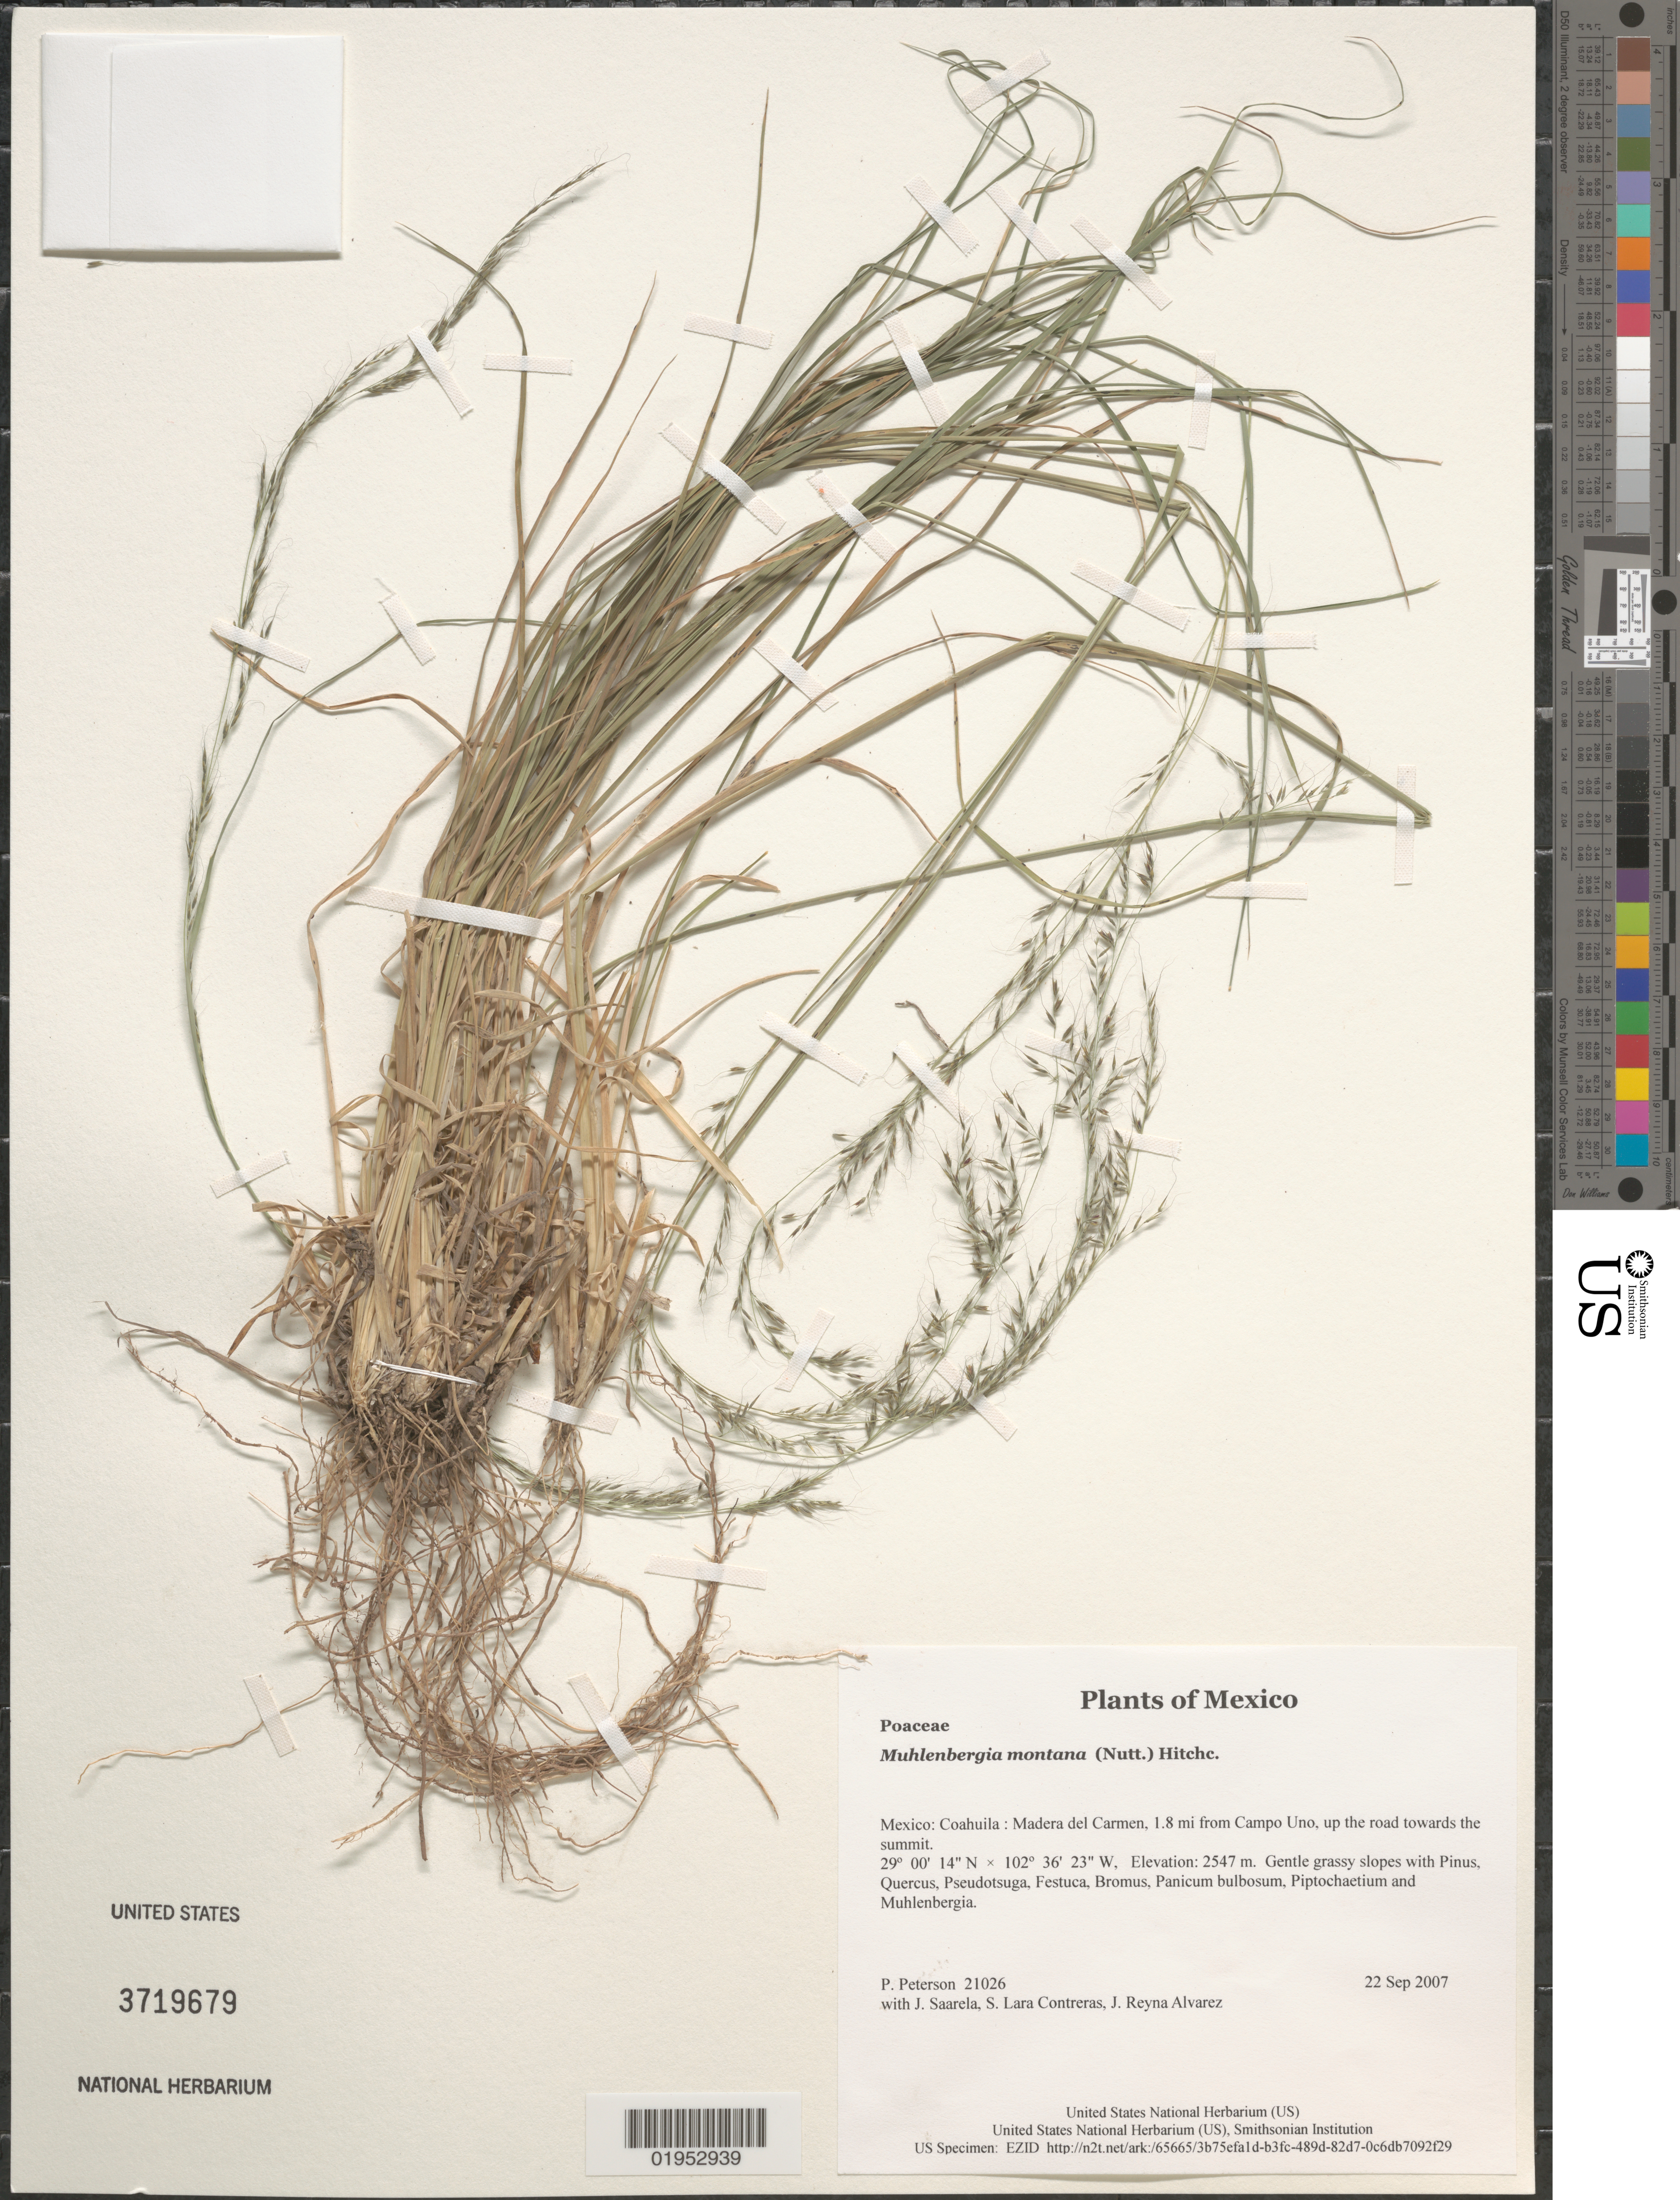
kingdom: Plantae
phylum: Tracheophyta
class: Liliopsida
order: Poales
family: Poaceae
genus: Muhlenbergia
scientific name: Muhlenbergia montana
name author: (Nutt.) Hitchc.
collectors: P. M. Peterson, J. Saarela, S. Lara Contreras & J. Reyna Alvarez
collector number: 21026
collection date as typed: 22 Sep 2007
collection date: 2007-09-22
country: Mexico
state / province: Coahuila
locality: Madera del Carmen, 1.8 mi from Campo Uno, up the road towards the summit.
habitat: Gentle grassy slopes with Pinus, Quercus, Pseudotsuga, Festuca, Bromus, Panicum bulbosum, Piptochaetium and Muhlenbergia.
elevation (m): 2547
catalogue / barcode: US 3719679